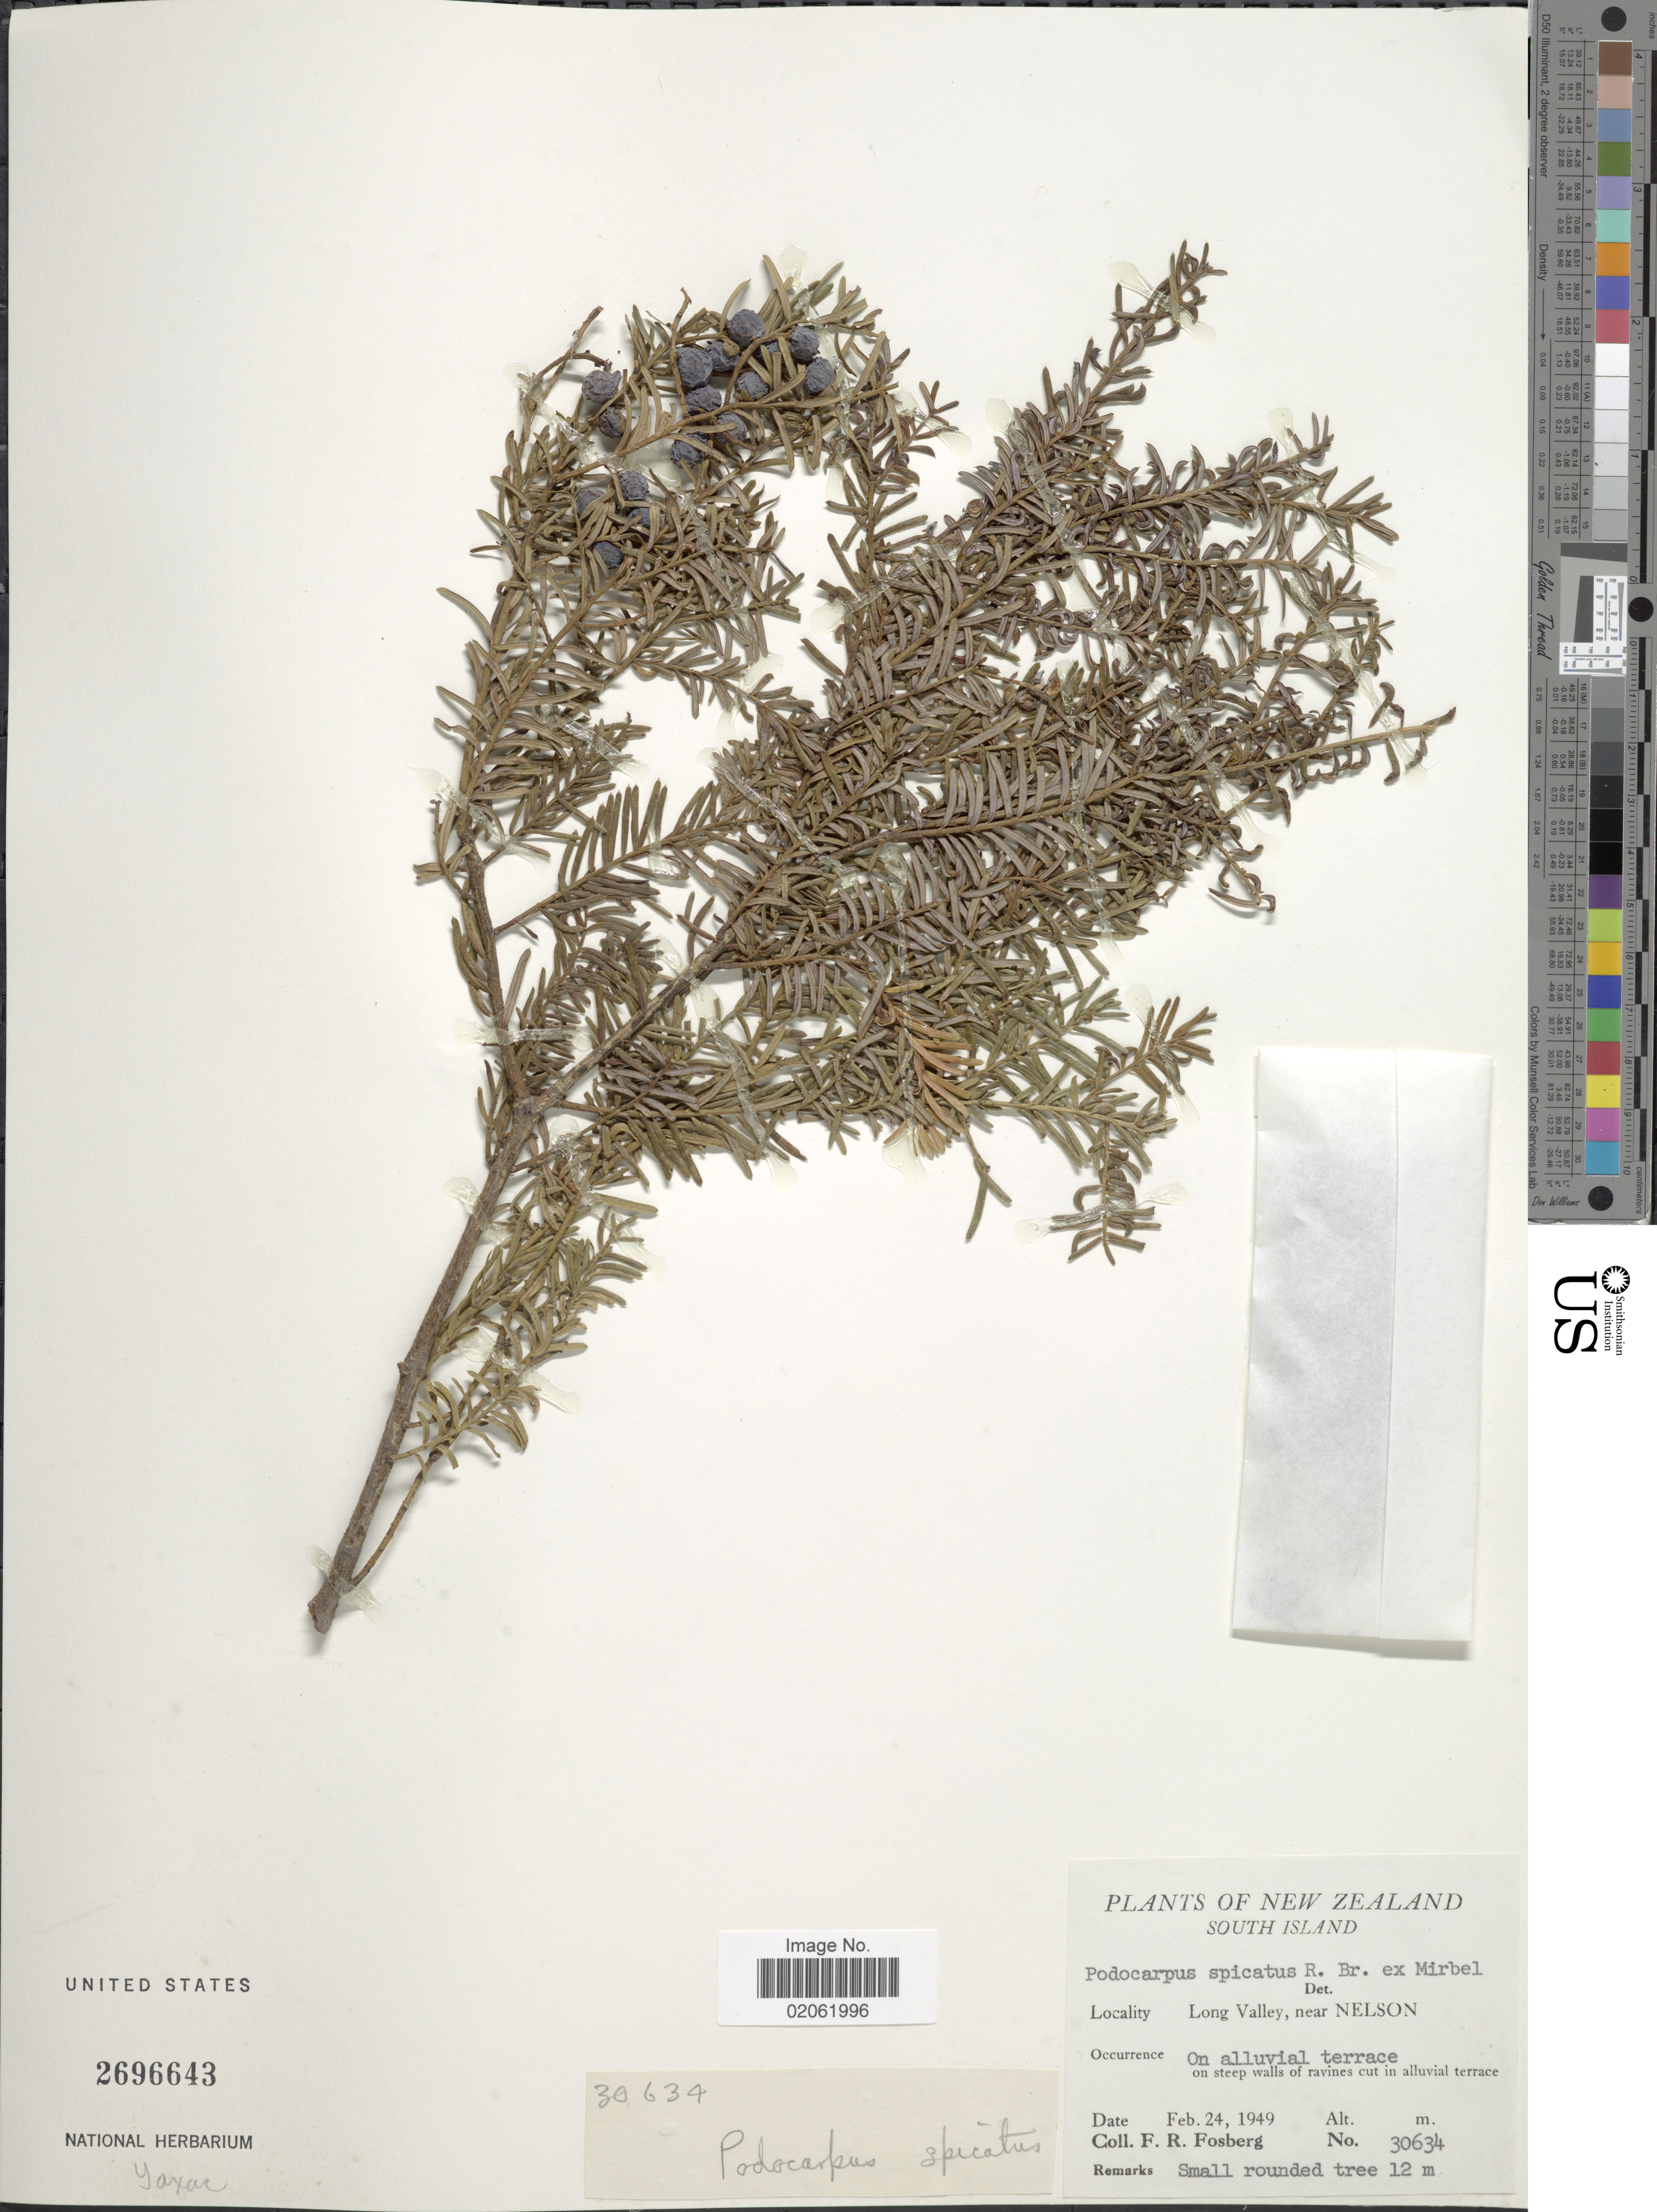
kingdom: Plantae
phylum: Tracheophyta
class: Pinopsida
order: Pinales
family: Podocarpaceae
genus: Podocarpus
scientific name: Podocarpus spicatus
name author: R. Br.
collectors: F. R. Fosberg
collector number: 30634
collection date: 1949-02-24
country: New Zealand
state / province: Nelson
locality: New Zealand, South Island. Long Valley, near Nelson.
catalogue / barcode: US 2696643